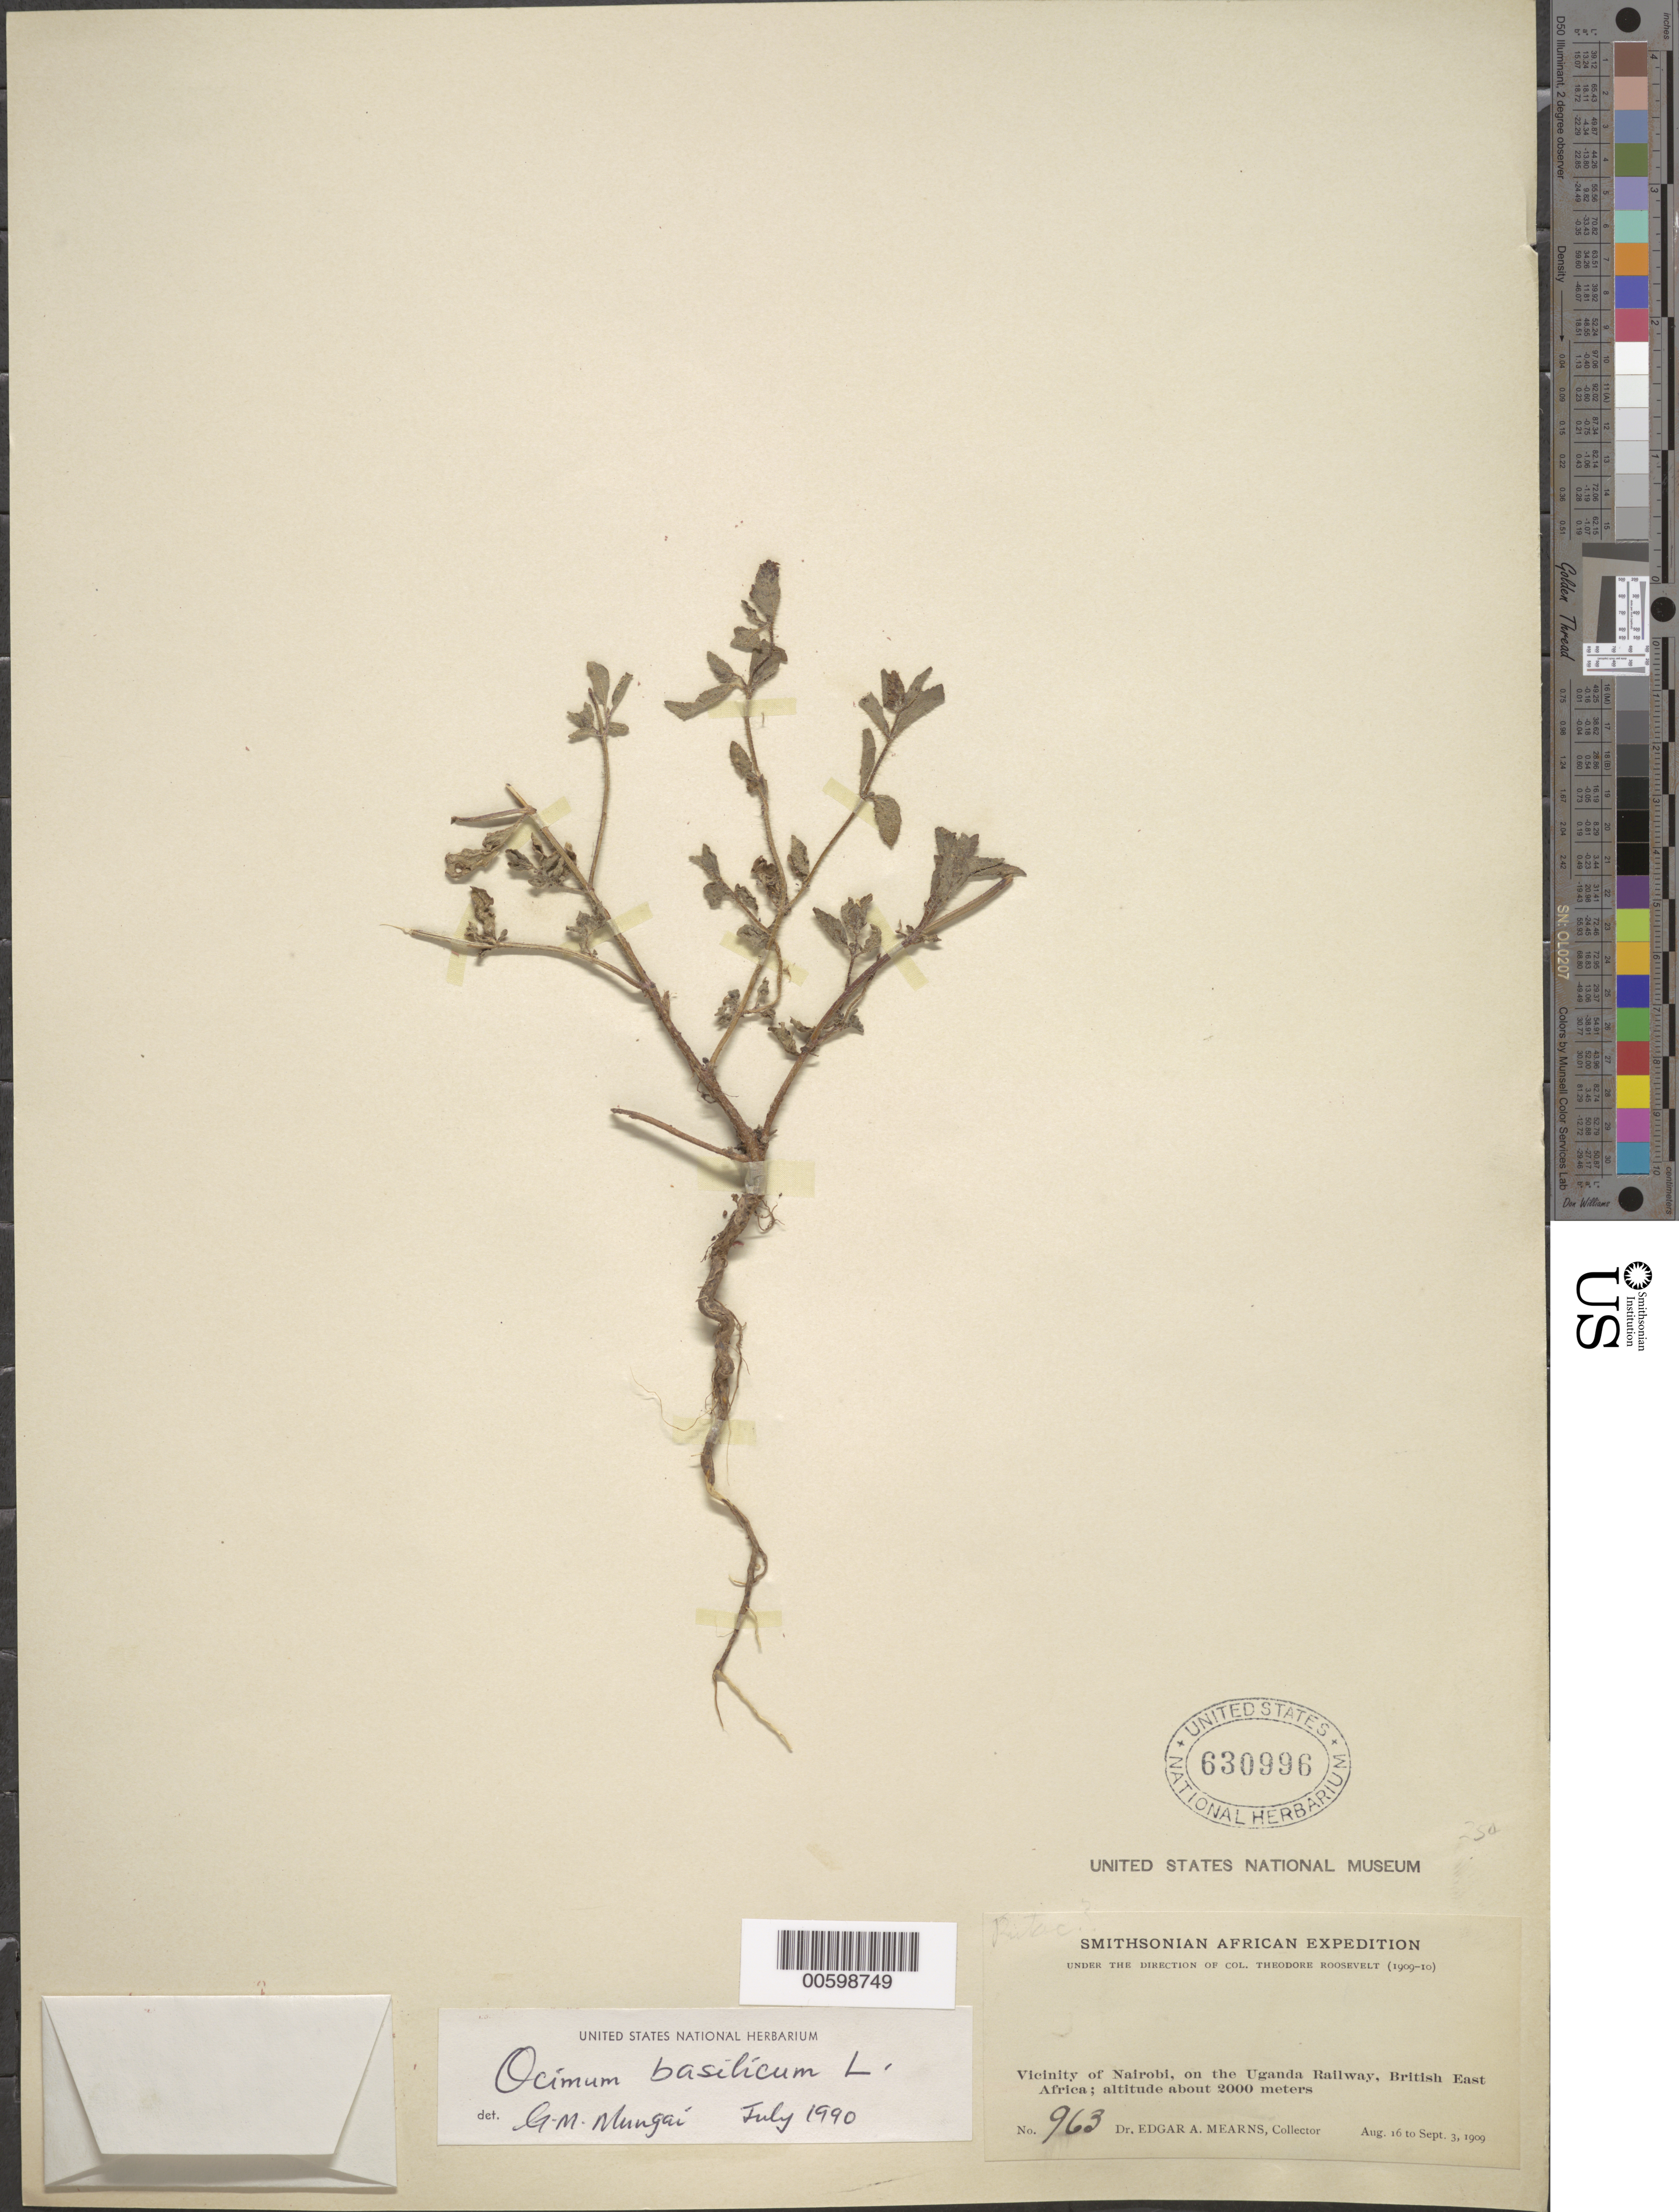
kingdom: Plantae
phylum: Tracheophyta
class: Magnoliopsida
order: Lamiales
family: Lamiaceae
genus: Ocimum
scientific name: Ocimum basilicum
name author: L.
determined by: Mungai, G. M.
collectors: E. A. Mearns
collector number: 963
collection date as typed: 16 Aug 1909 to 03 Sep 1909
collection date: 1909-08-16/1909-09-03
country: Kenya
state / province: Nairobi Area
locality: Vicinity of Nairobi, on the Uganda Railway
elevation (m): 2000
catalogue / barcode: US 630996